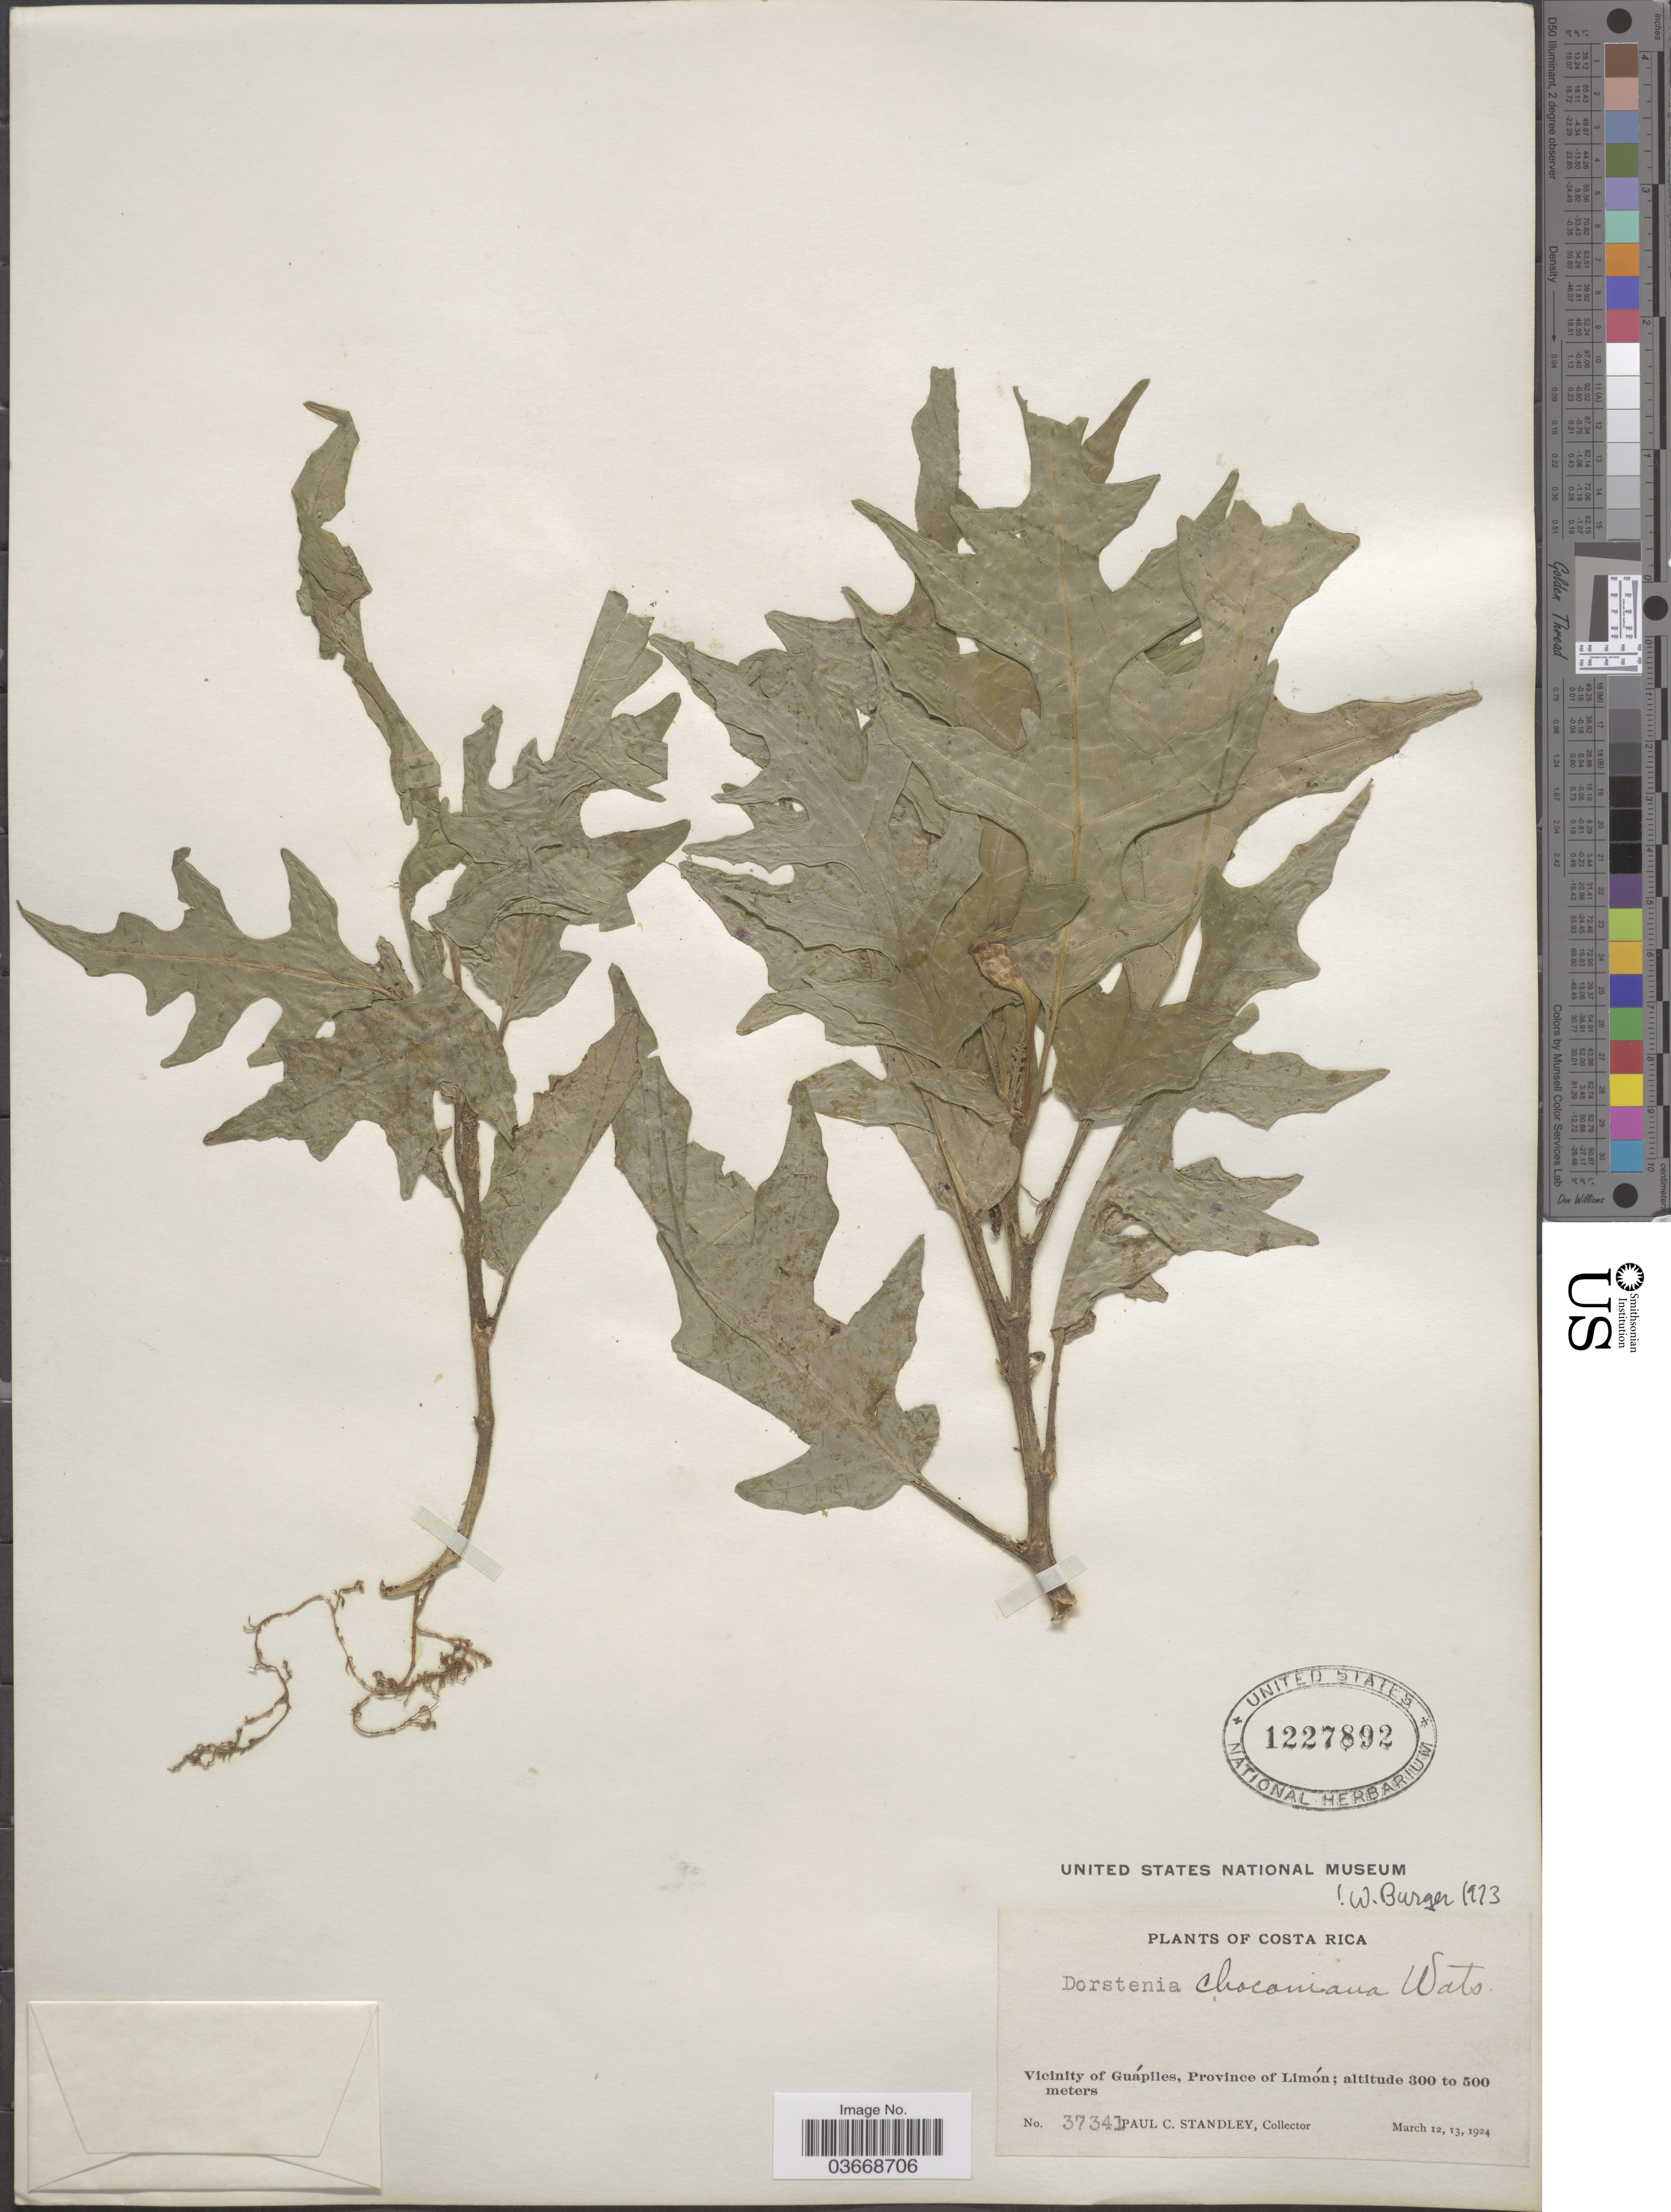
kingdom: Plantae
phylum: Tracheophyta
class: Magnoliopsida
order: Rosales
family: Moraceae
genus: Dorstenia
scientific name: Dorstenia choconiana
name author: S. Watson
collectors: P. C. Standley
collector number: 37341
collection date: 1924-03-12/1924-03-13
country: Costa Rica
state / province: Limón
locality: Vicinity of Guápiles.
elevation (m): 300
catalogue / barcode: US 1227892